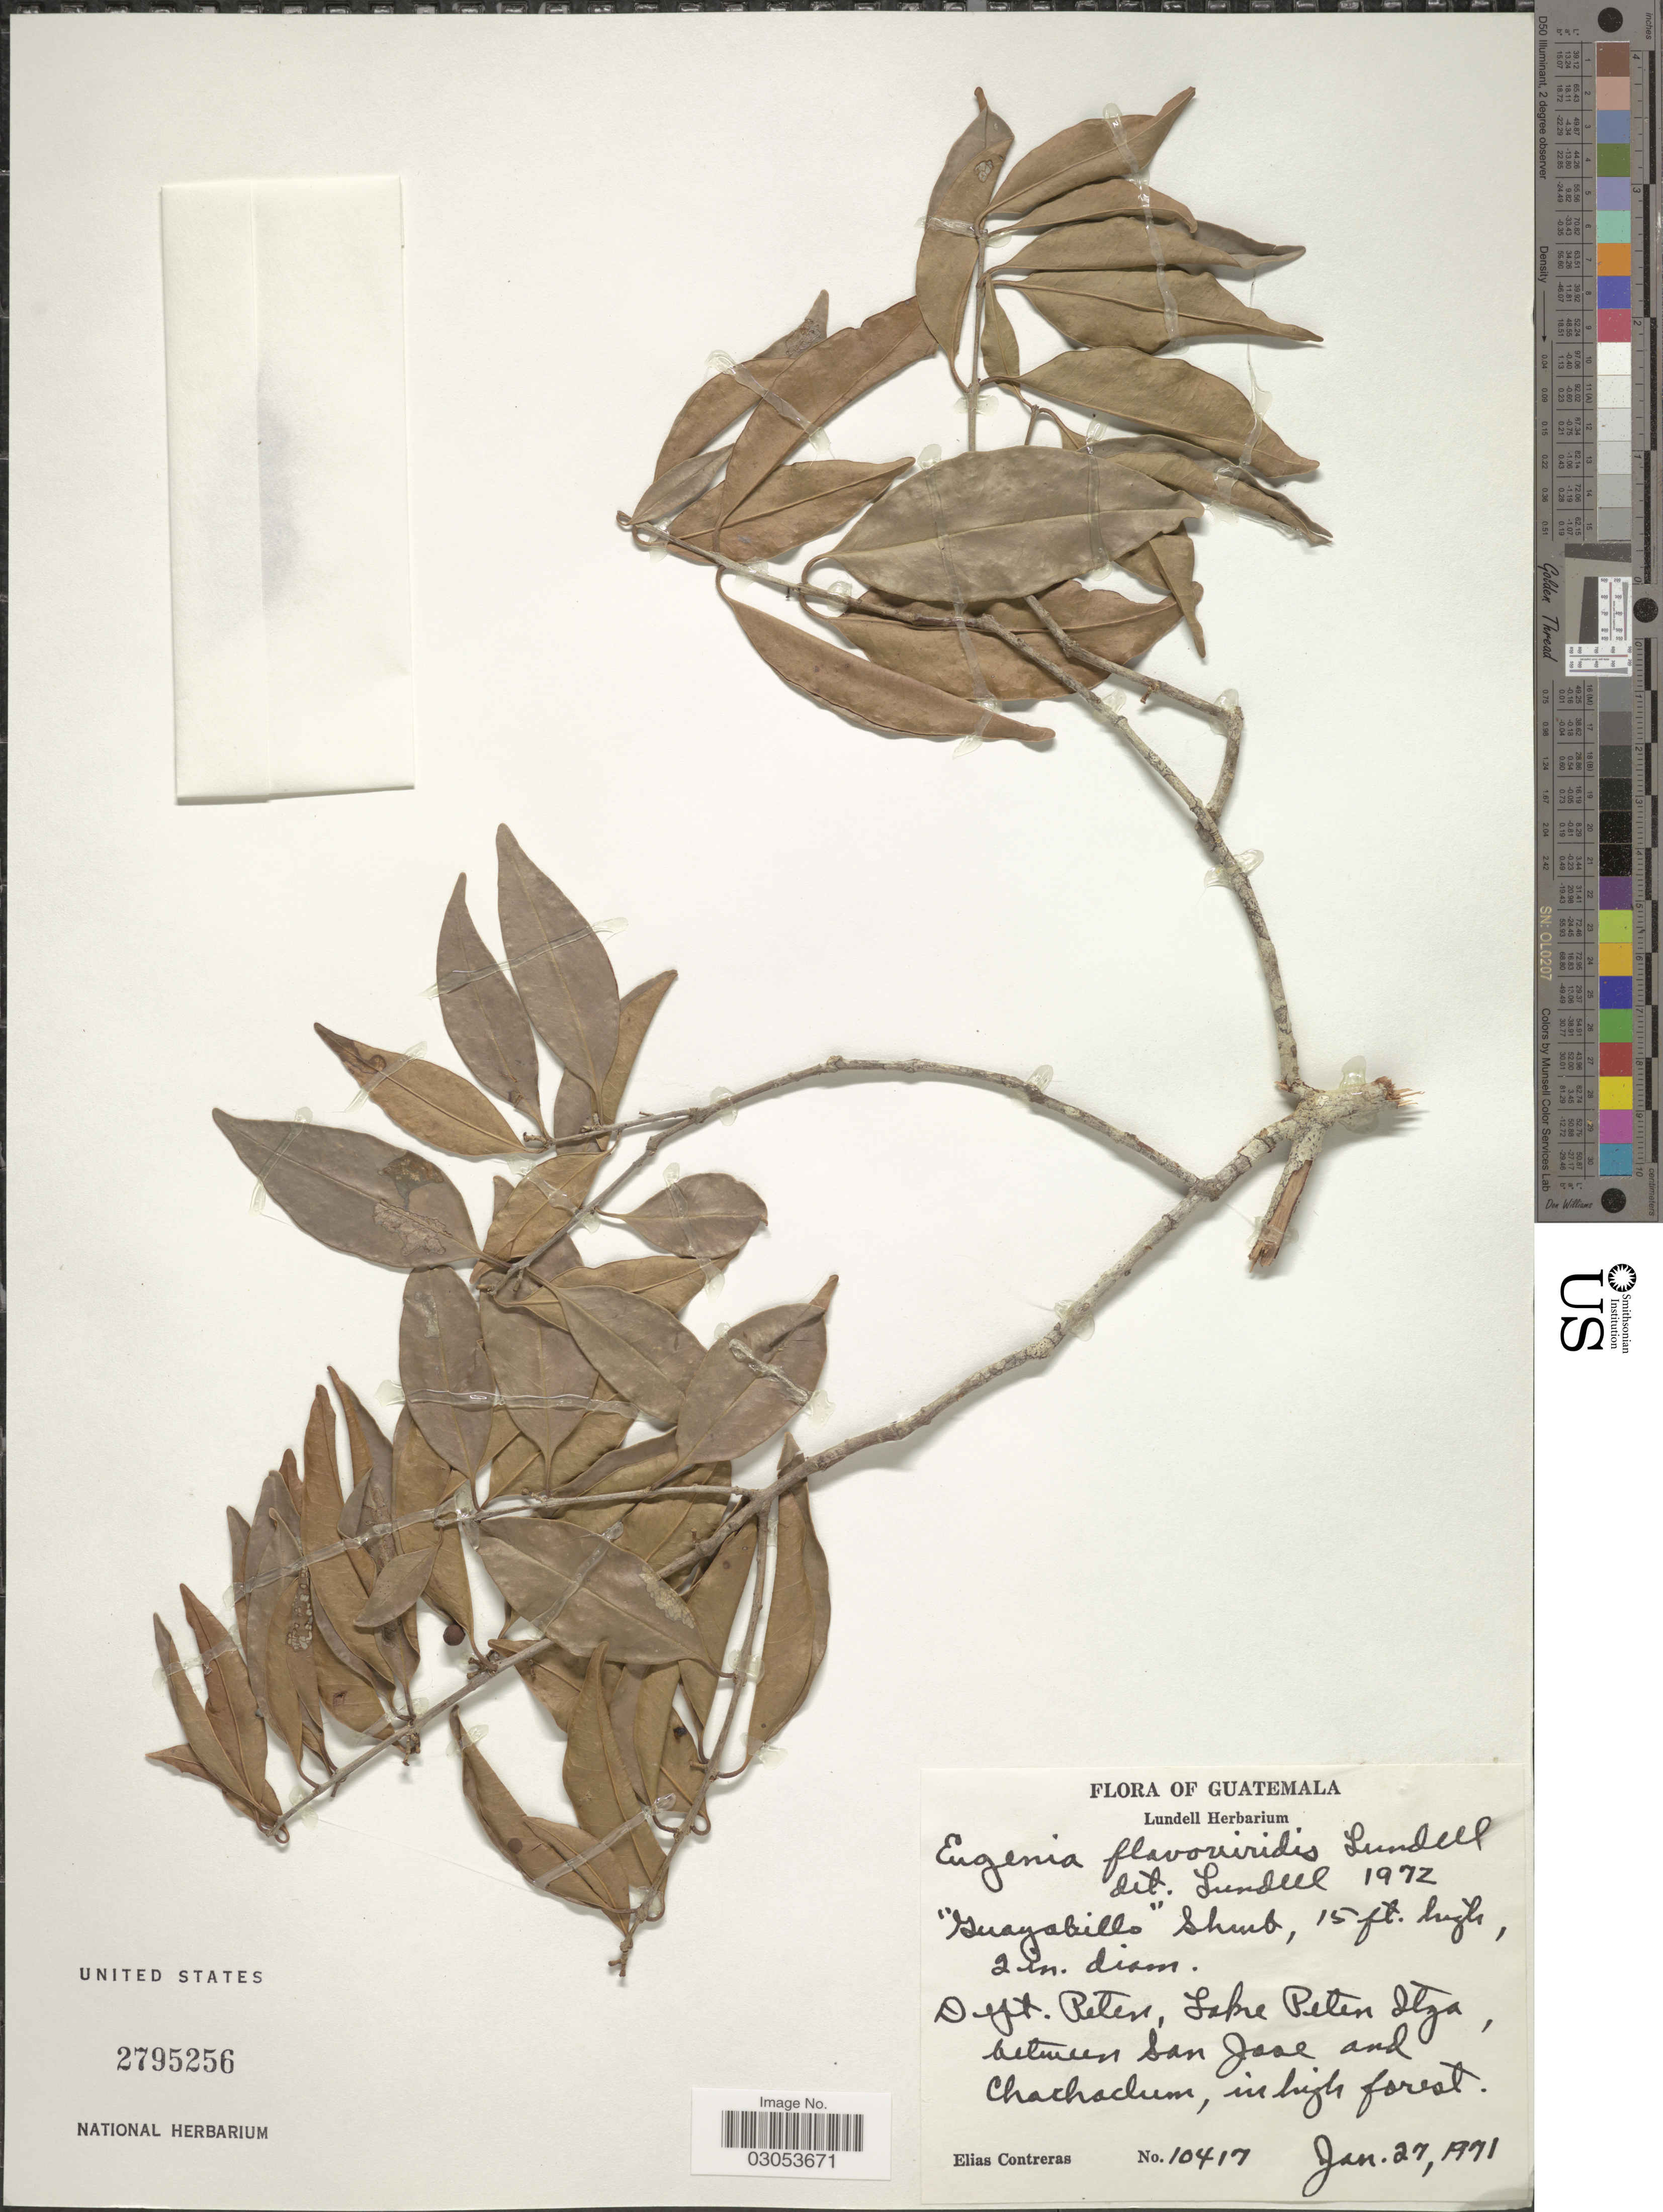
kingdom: Plantae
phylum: Tracheophyta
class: Magnoliopsida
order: Myrtales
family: Myrtaceae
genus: Eugenia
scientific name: Eugenia flavoviridis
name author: Lundell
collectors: E. Contreras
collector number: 10417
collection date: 1971-01-27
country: Guatemala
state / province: El Petén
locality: Dept. Peten, Lake Peten, Itza, between San Jose and Chachaclum, in high forest.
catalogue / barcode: US 2795256